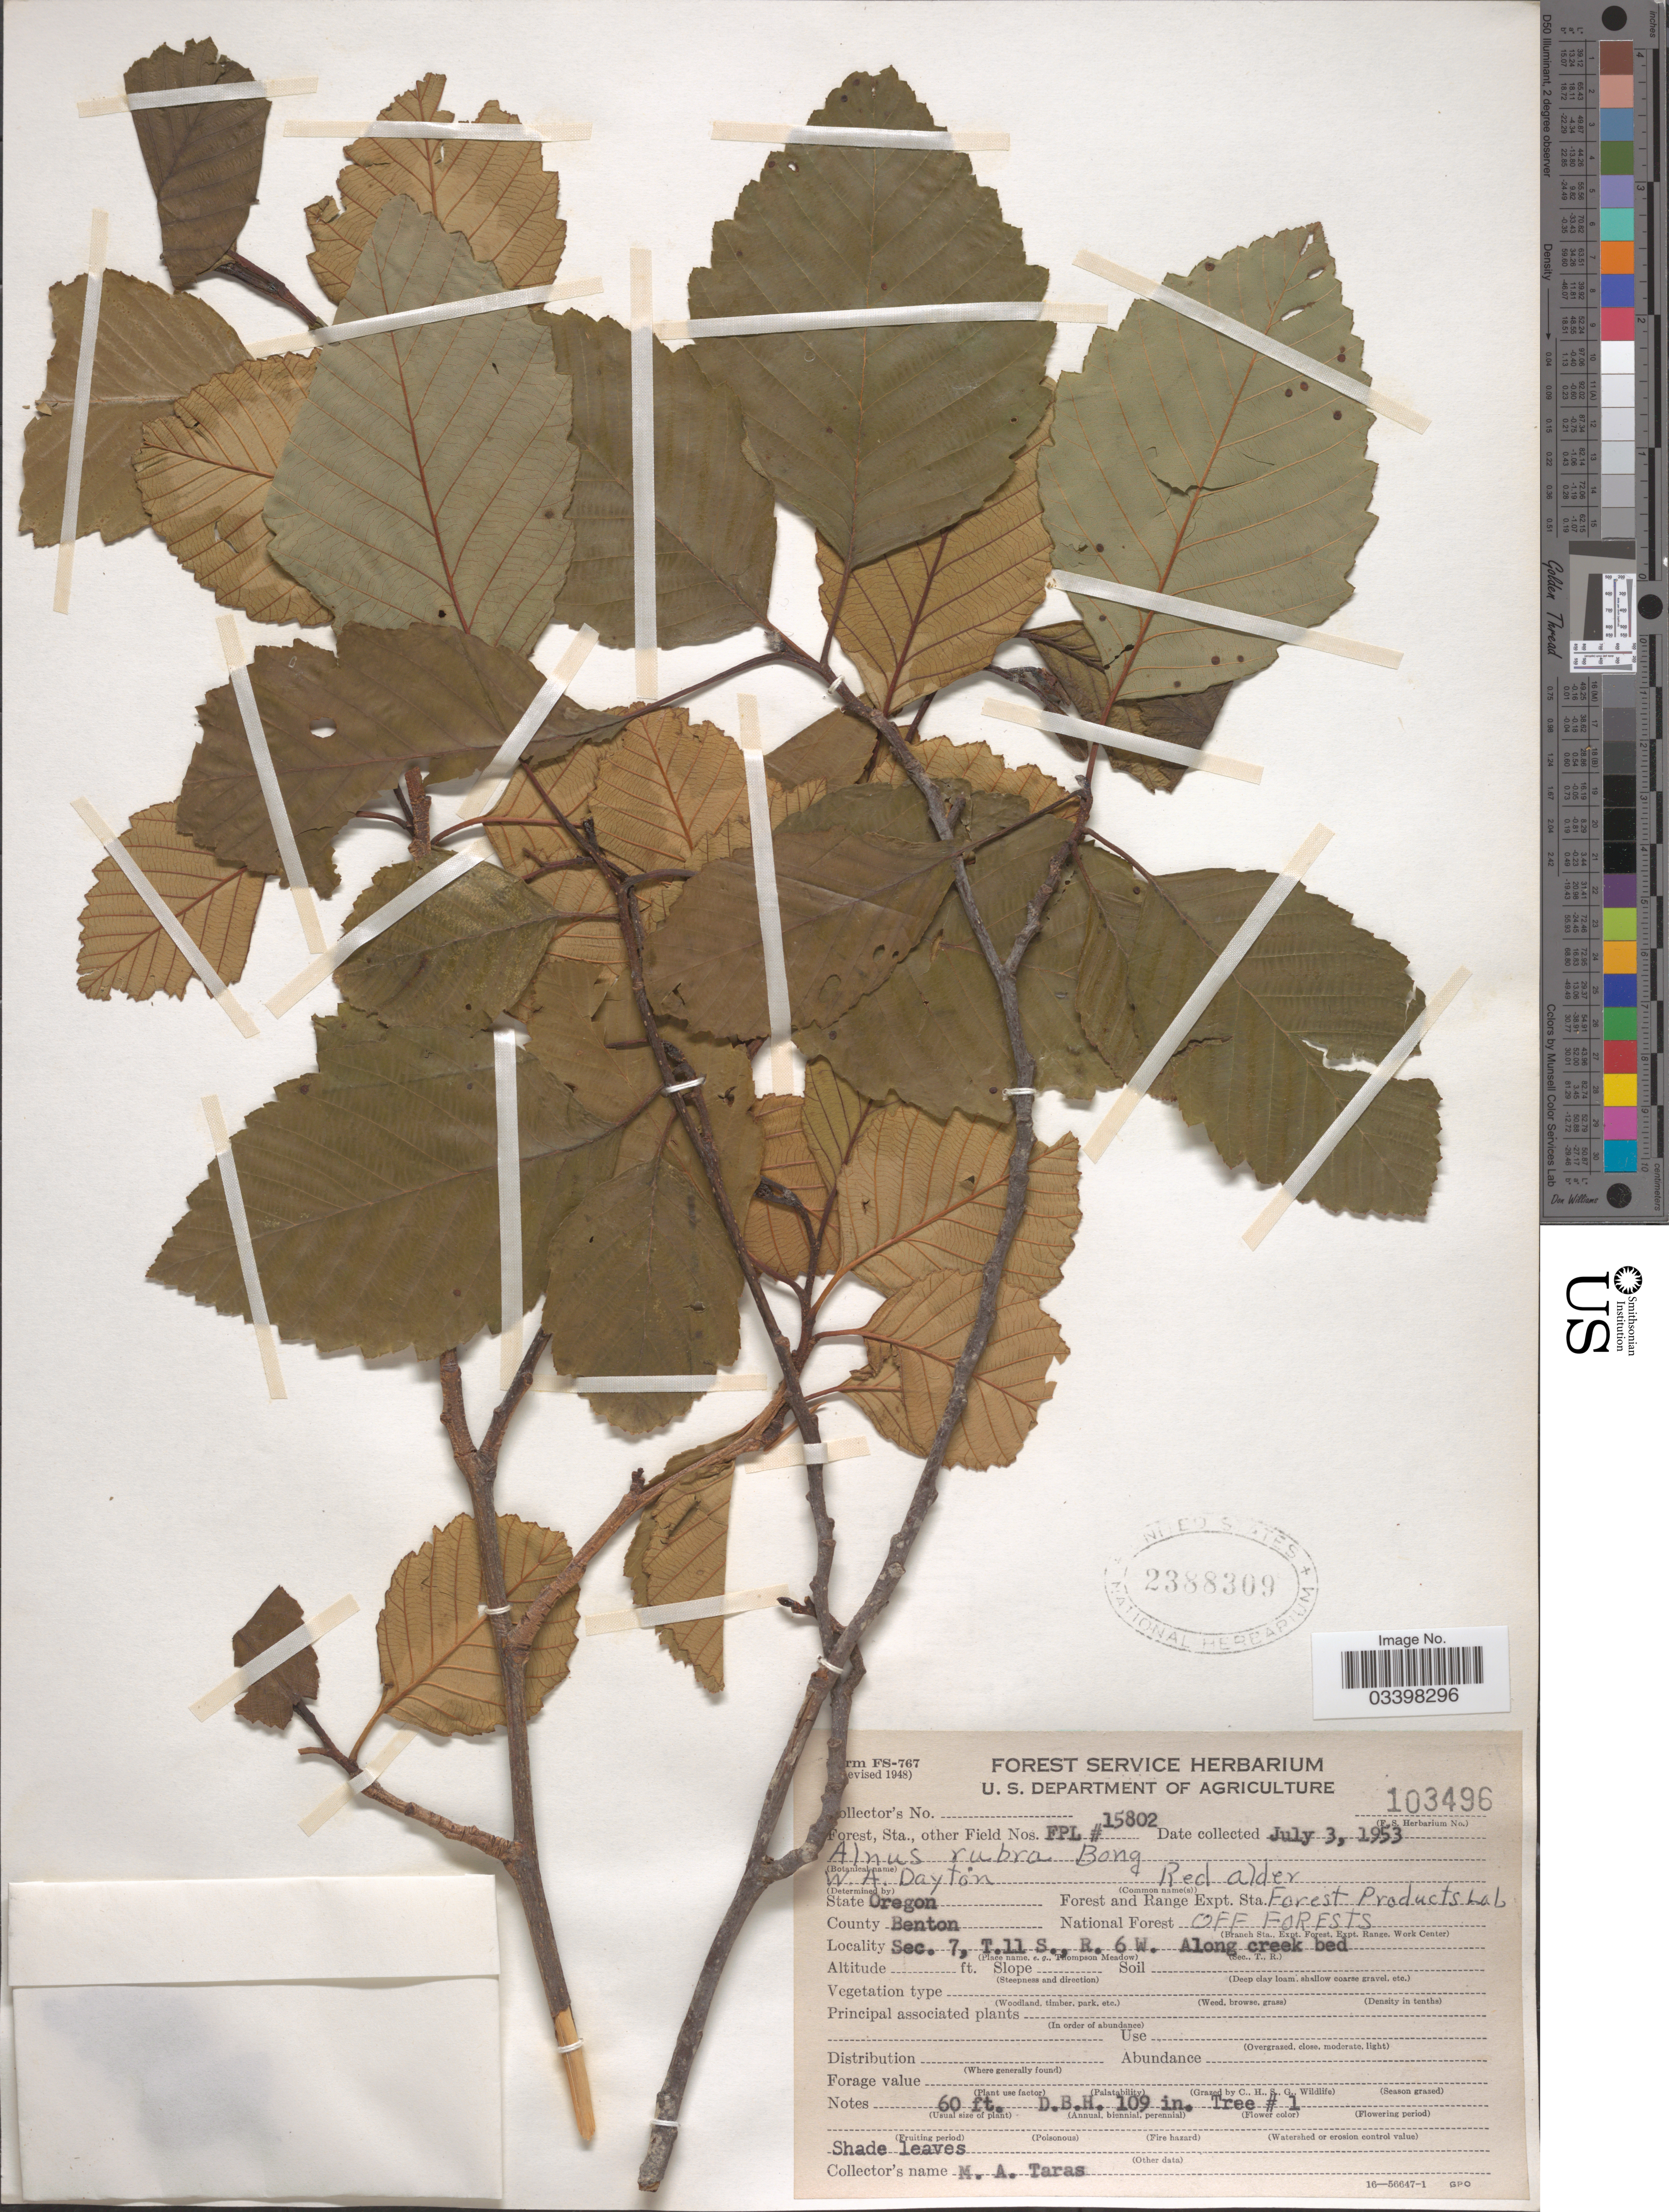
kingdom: Plantae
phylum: Tracheophyta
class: Magnoliopsida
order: Fagales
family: Betulaceae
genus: Alnus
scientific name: Alnus rubra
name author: Bong.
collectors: M. Taras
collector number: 15802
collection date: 1953-07-03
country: United States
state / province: Oregon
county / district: Benton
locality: Forest and Range Expt. Sta. Forest Products Lab. National Forest Off Forests. County Benton. Sec. 7, T.11 S., R. 6 W. Along creek bed.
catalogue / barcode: US 2388309